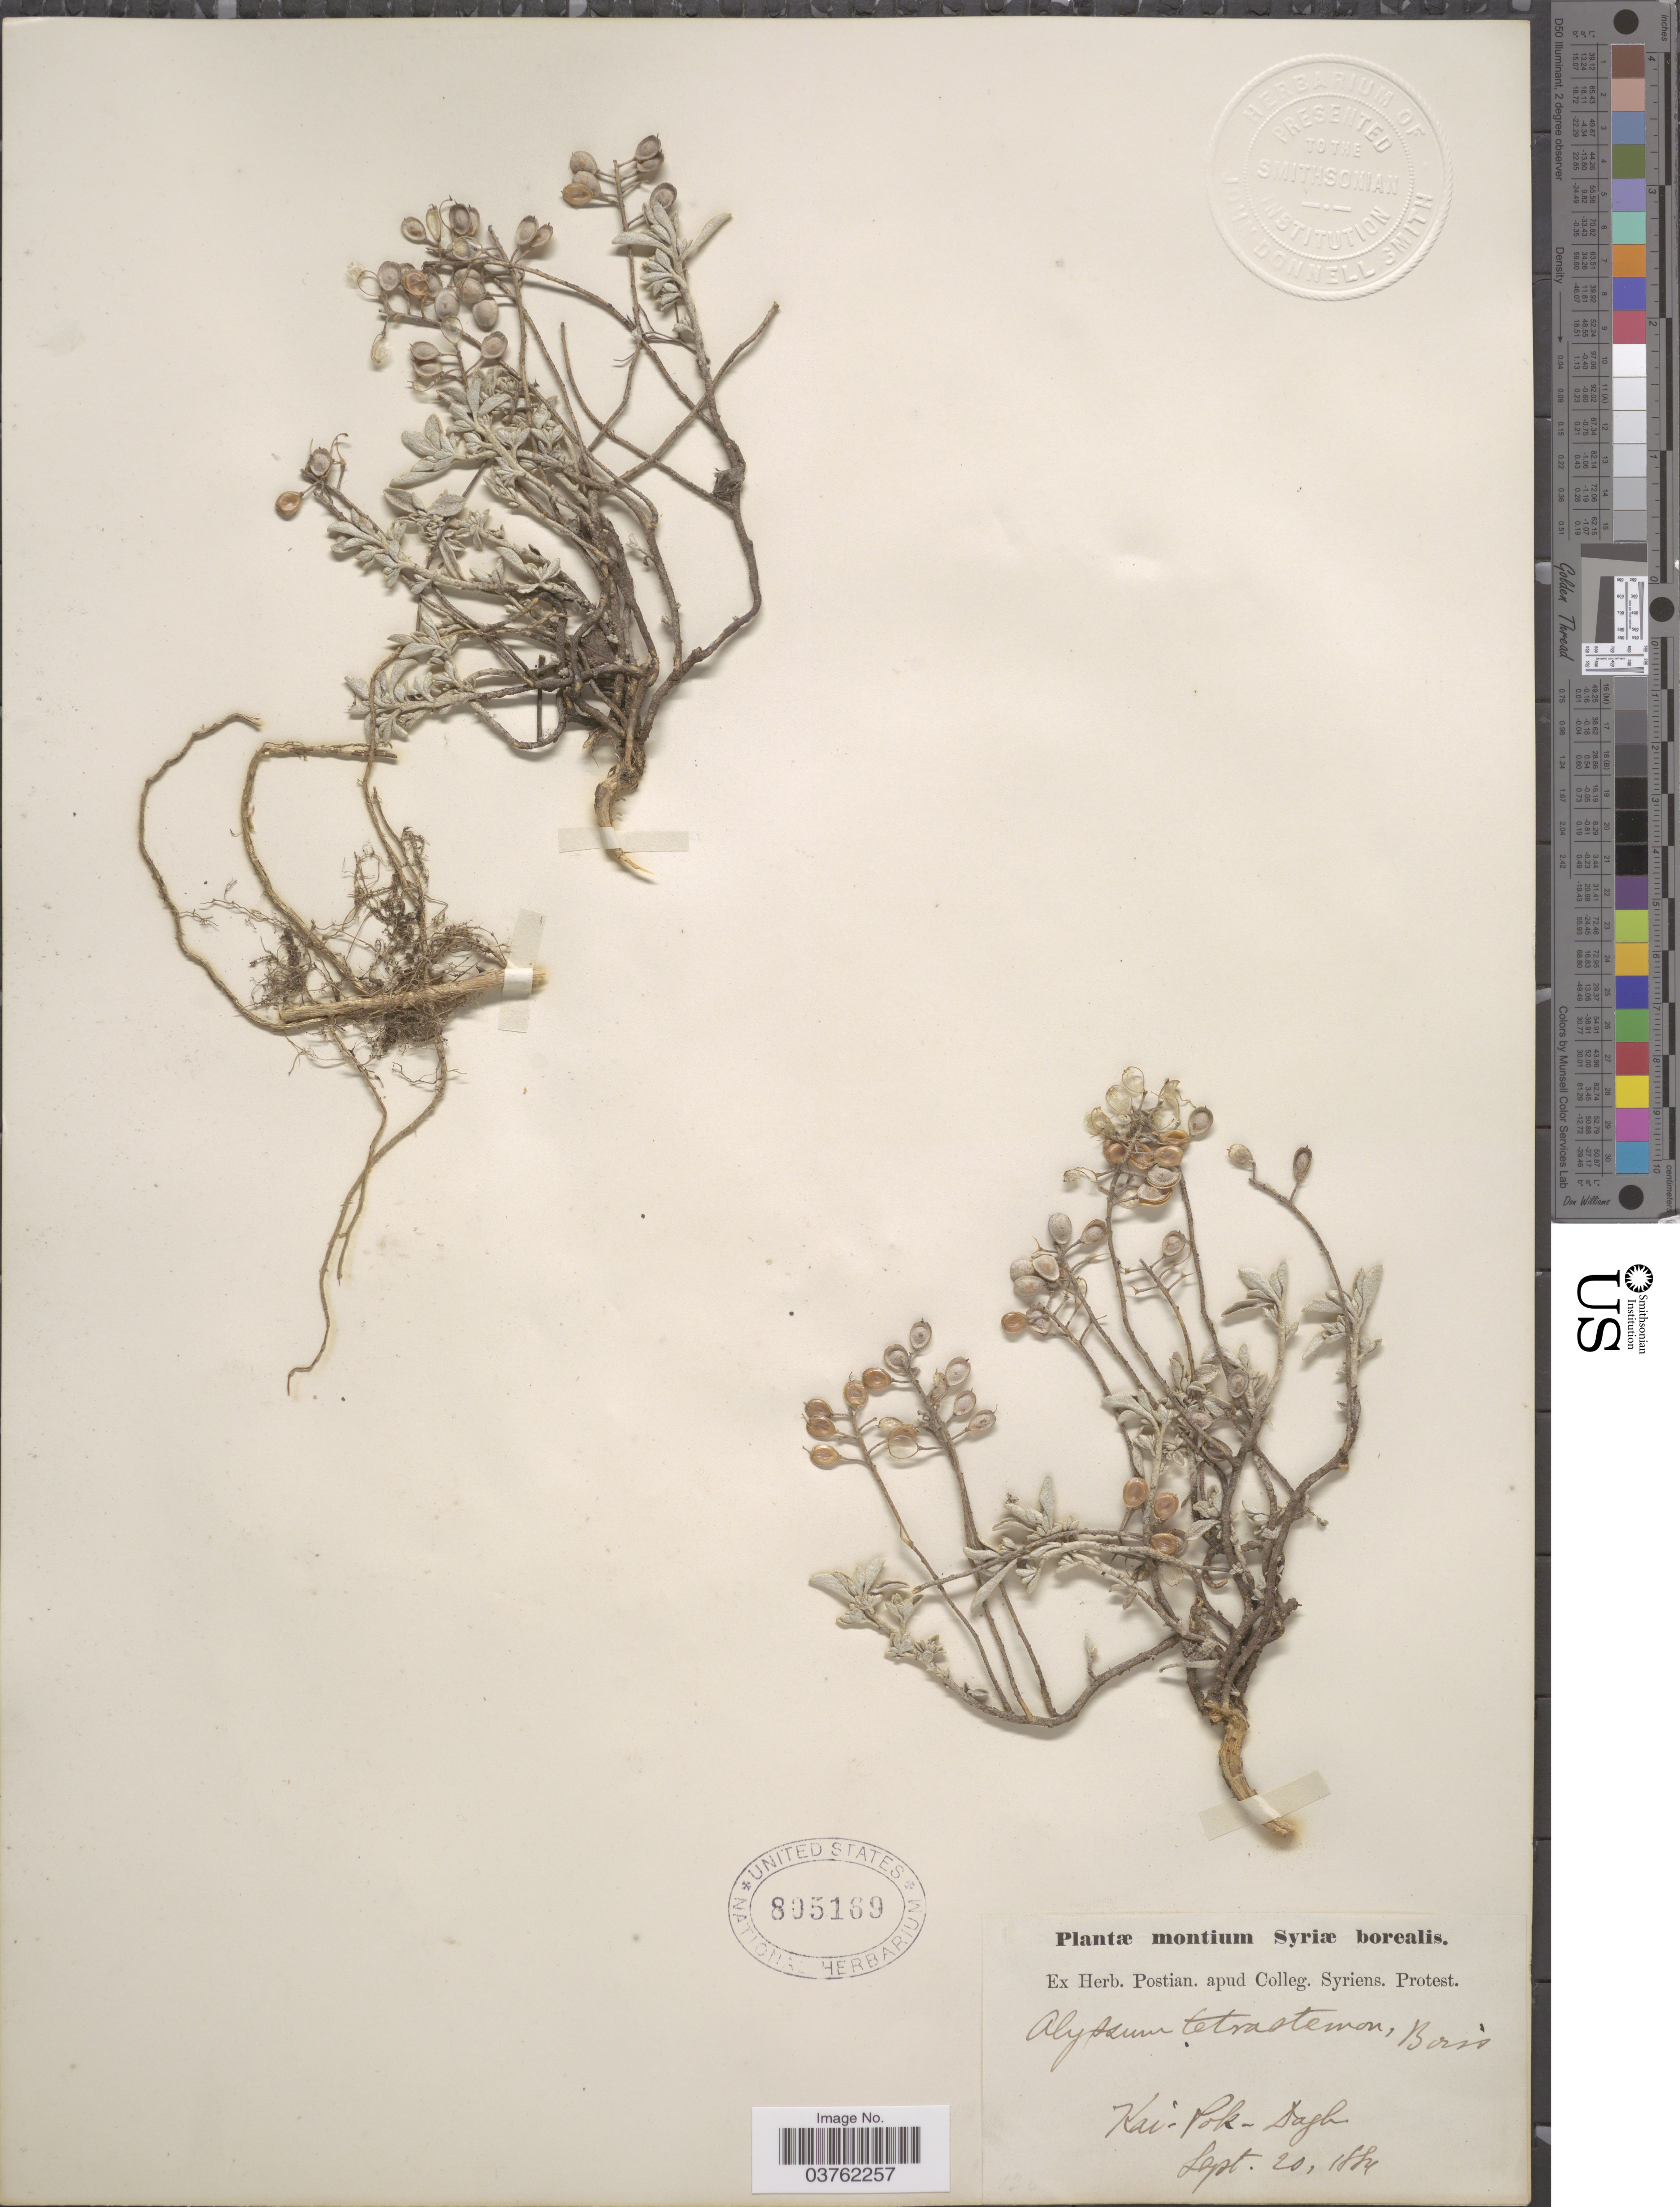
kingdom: Plantae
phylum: Tracheophyta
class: Magnoliopsida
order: Brassicales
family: Brassicaceae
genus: Alyssum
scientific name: Alyssum tetrastemon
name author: Boiss.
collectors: ex herb. Postian. apud Colleg. Syriens. Protest. USE "Fannie P. A. Shepard" (10308853) AS PRIMARY COLLECTOR INSTEAD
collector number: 128*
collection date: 1884-09-20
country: Syria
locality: Montium Syriæ borealis. Kai-Pok-Sagh [interpreted].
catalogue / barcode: US 805169